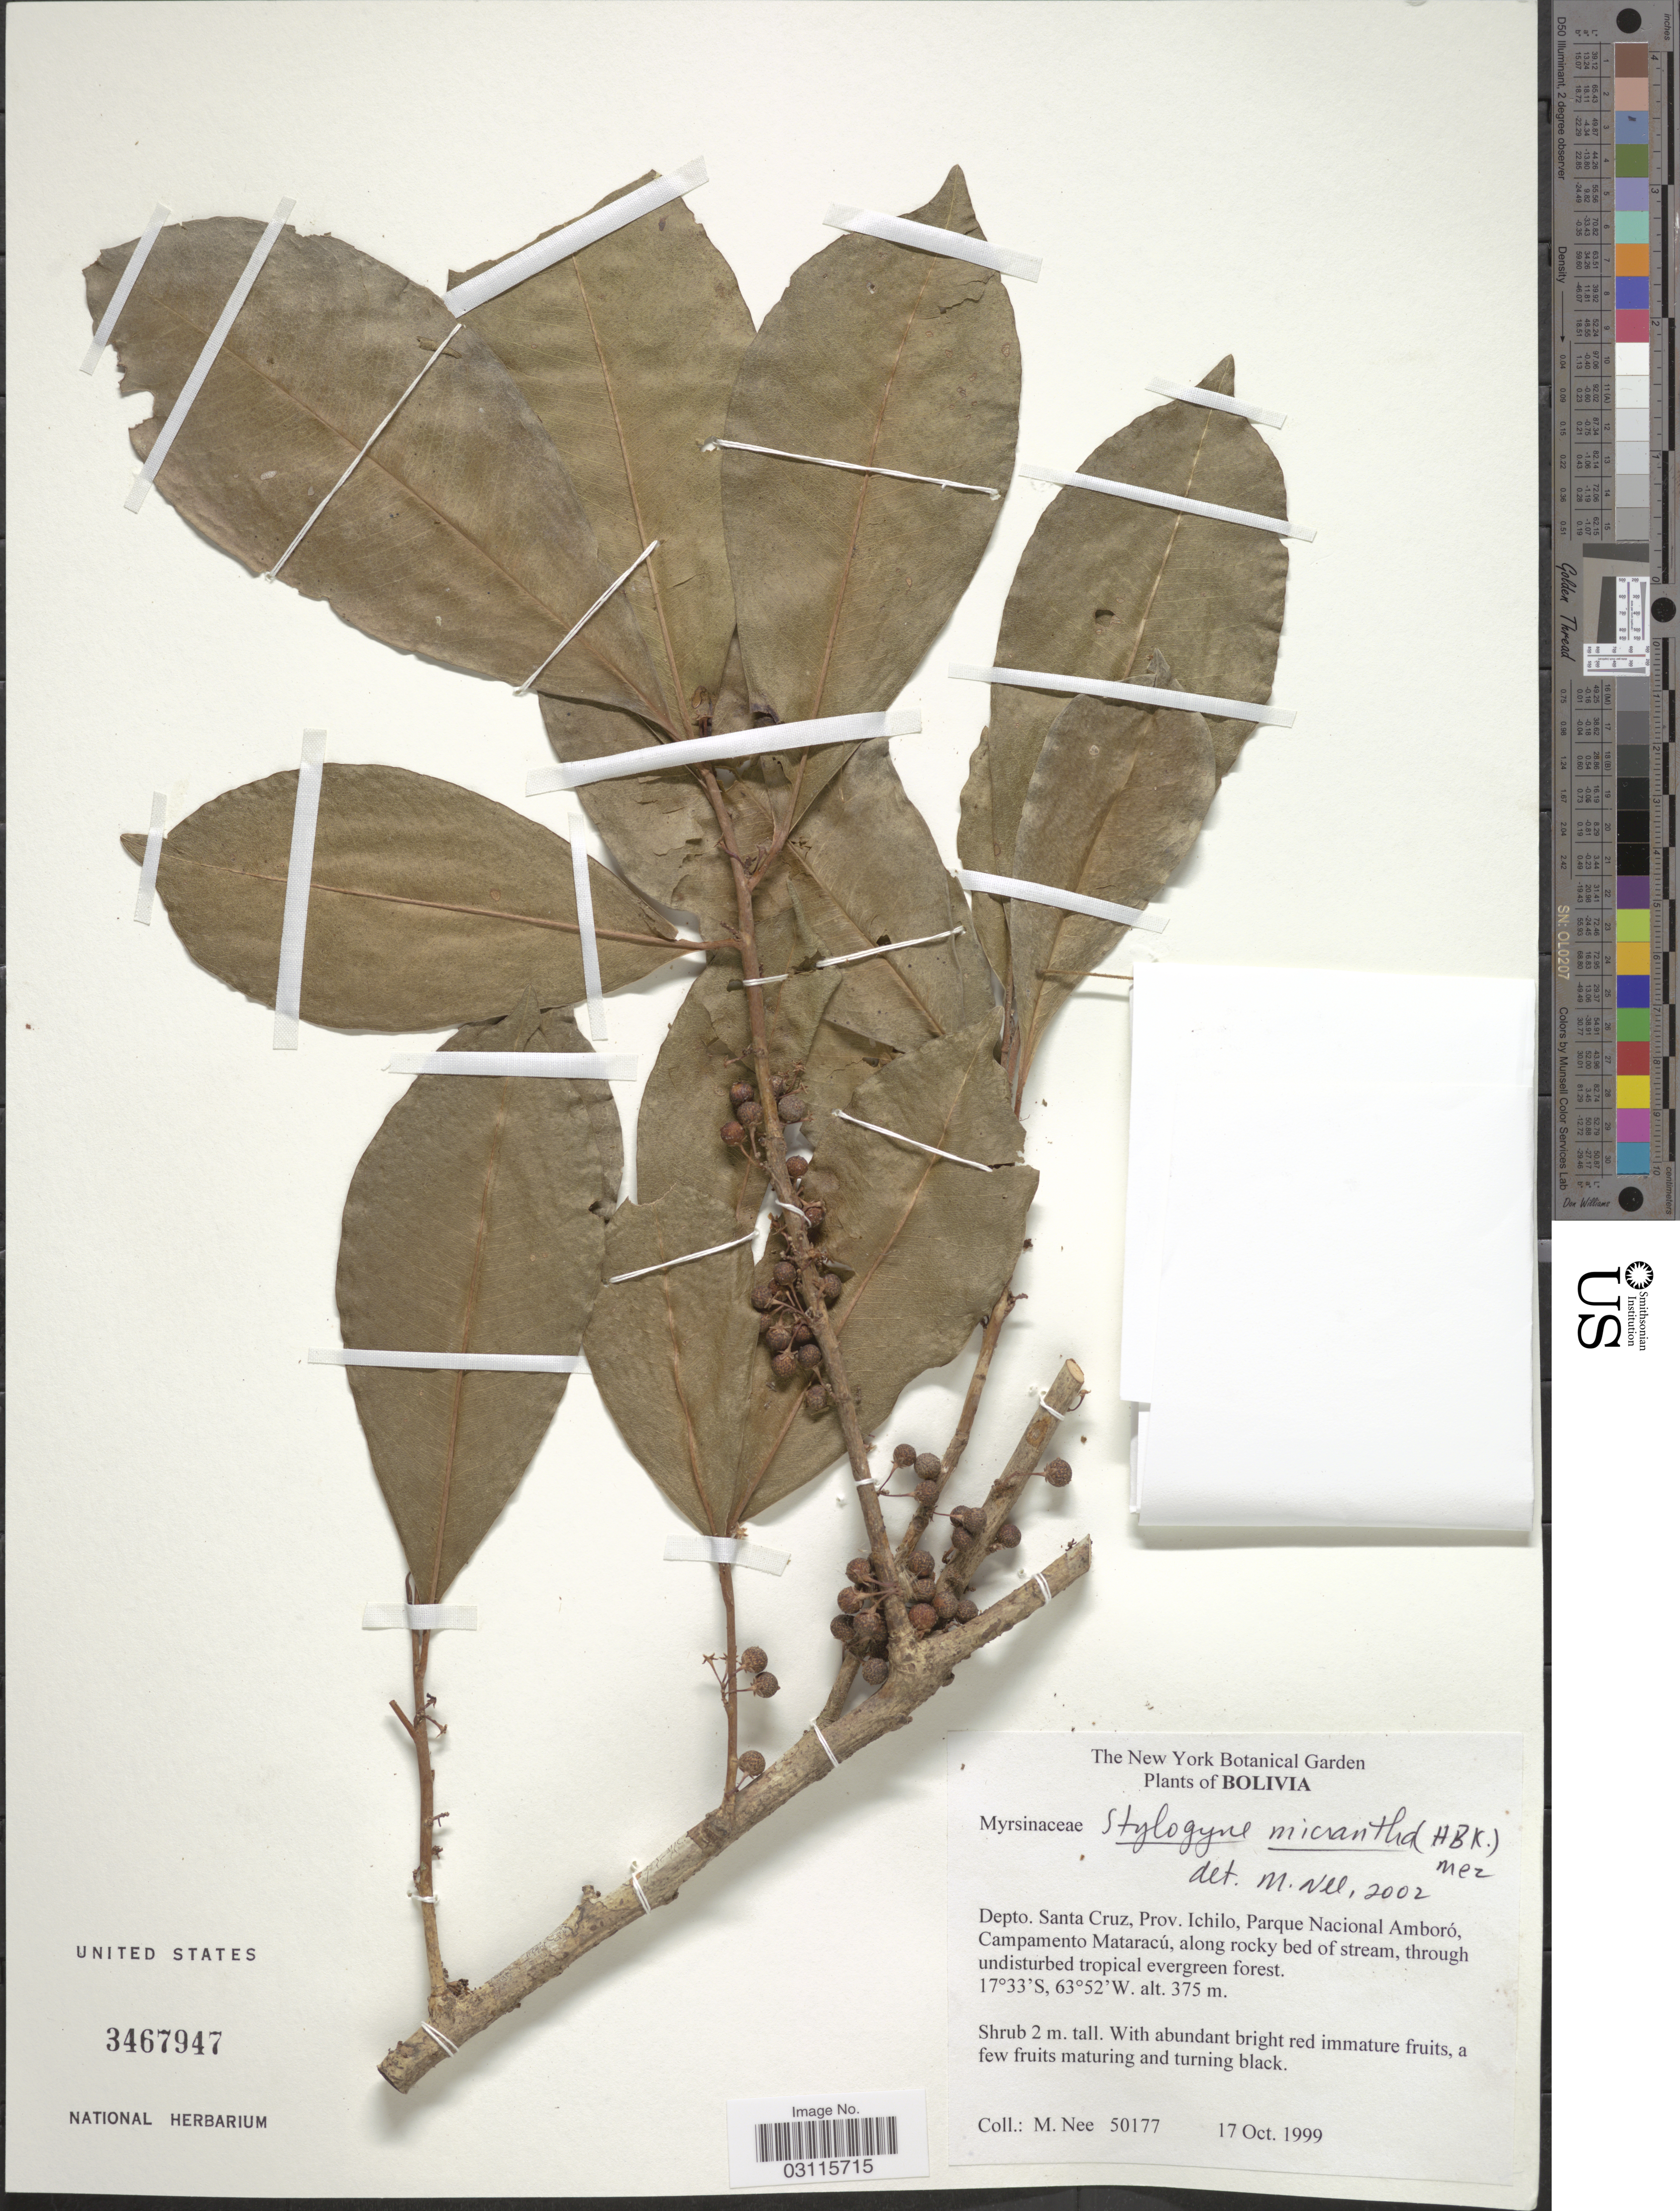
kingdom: Plantae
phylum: Tracheophyta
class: Magnoliopsida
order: Ericales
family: Primulaceae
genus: Stylogyne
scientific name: Stylogyne micrantha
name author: (Kunth) Mez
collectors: M. Nee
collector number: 50177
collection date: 1999-10-17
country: Bolivia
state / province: Santa Cruz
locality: Depto. Santa Cruz, Prov. Ichilo, Parque Nacional Amboró, Campamento Mataracú, along rocky bed of stream.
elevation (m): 375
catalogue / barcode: US 3467947